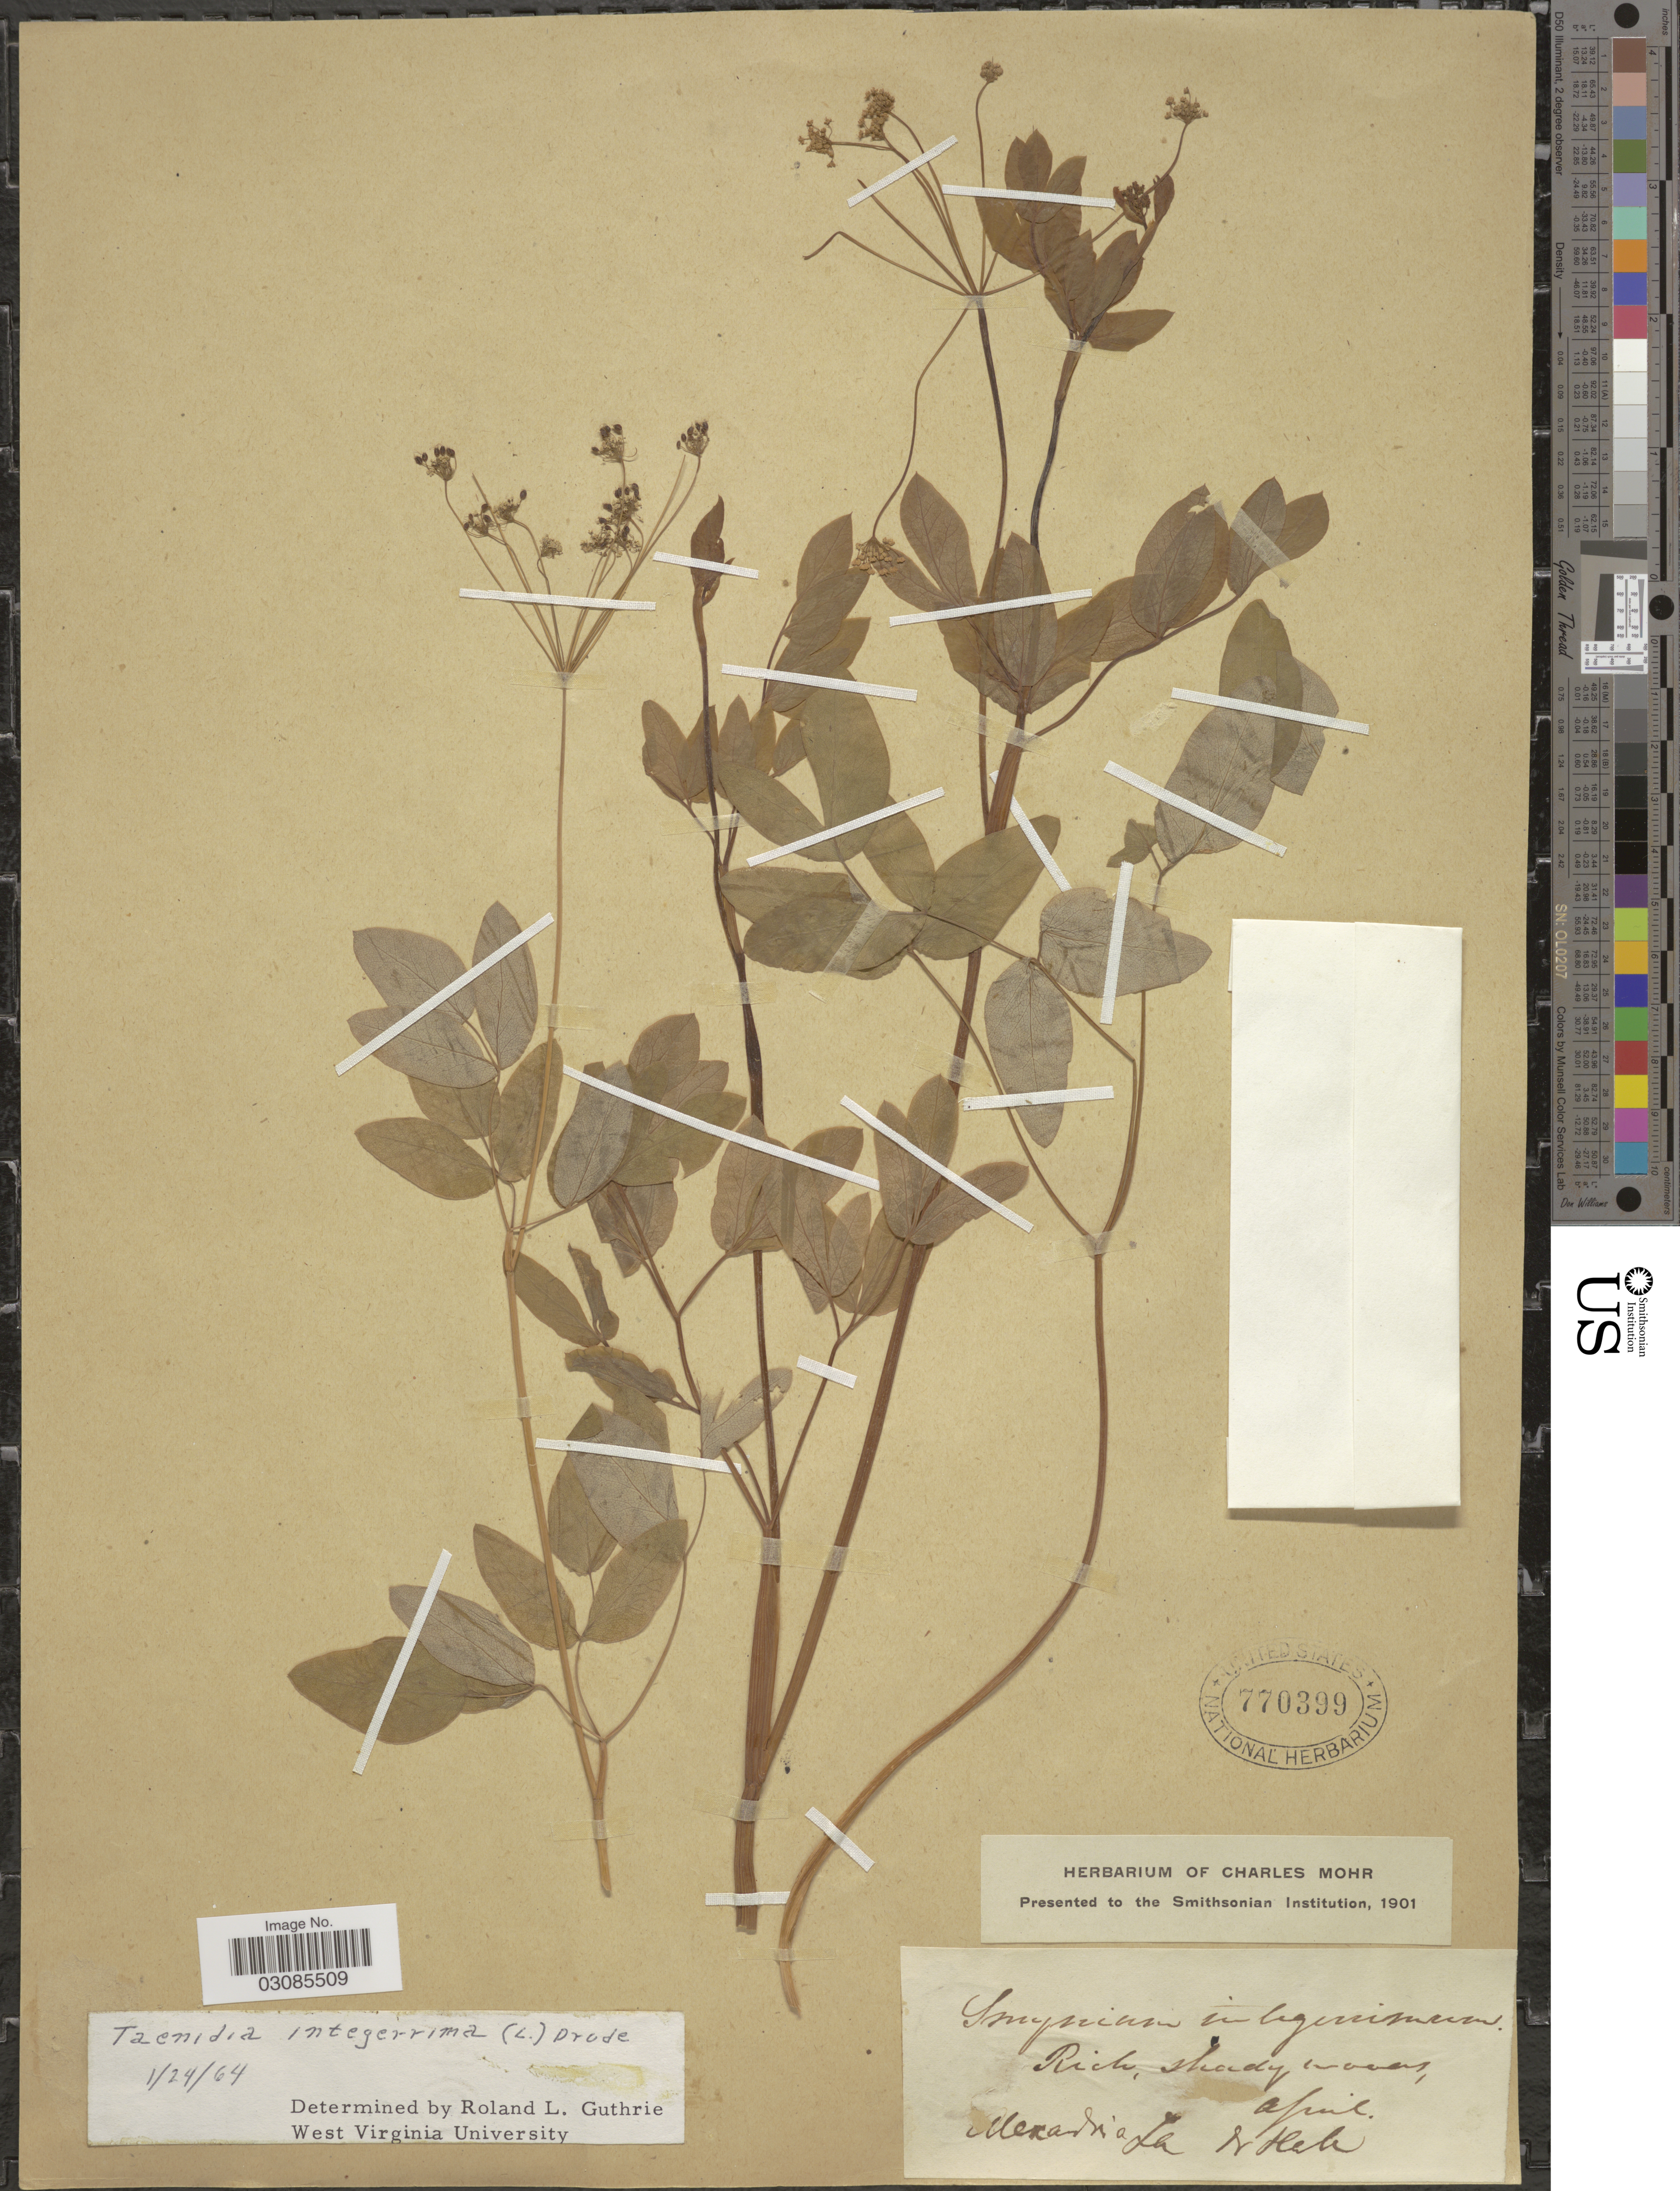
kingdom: Plantae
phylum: Tracheophyta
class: Magnoliopsida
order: Apiales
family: Apiaceae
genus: Taenidia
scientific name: Taenidia integerrima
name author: (L.) Drude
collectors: J. Hale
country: United States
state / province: Louisiana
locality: Alexandria La.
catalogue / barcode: US 770399